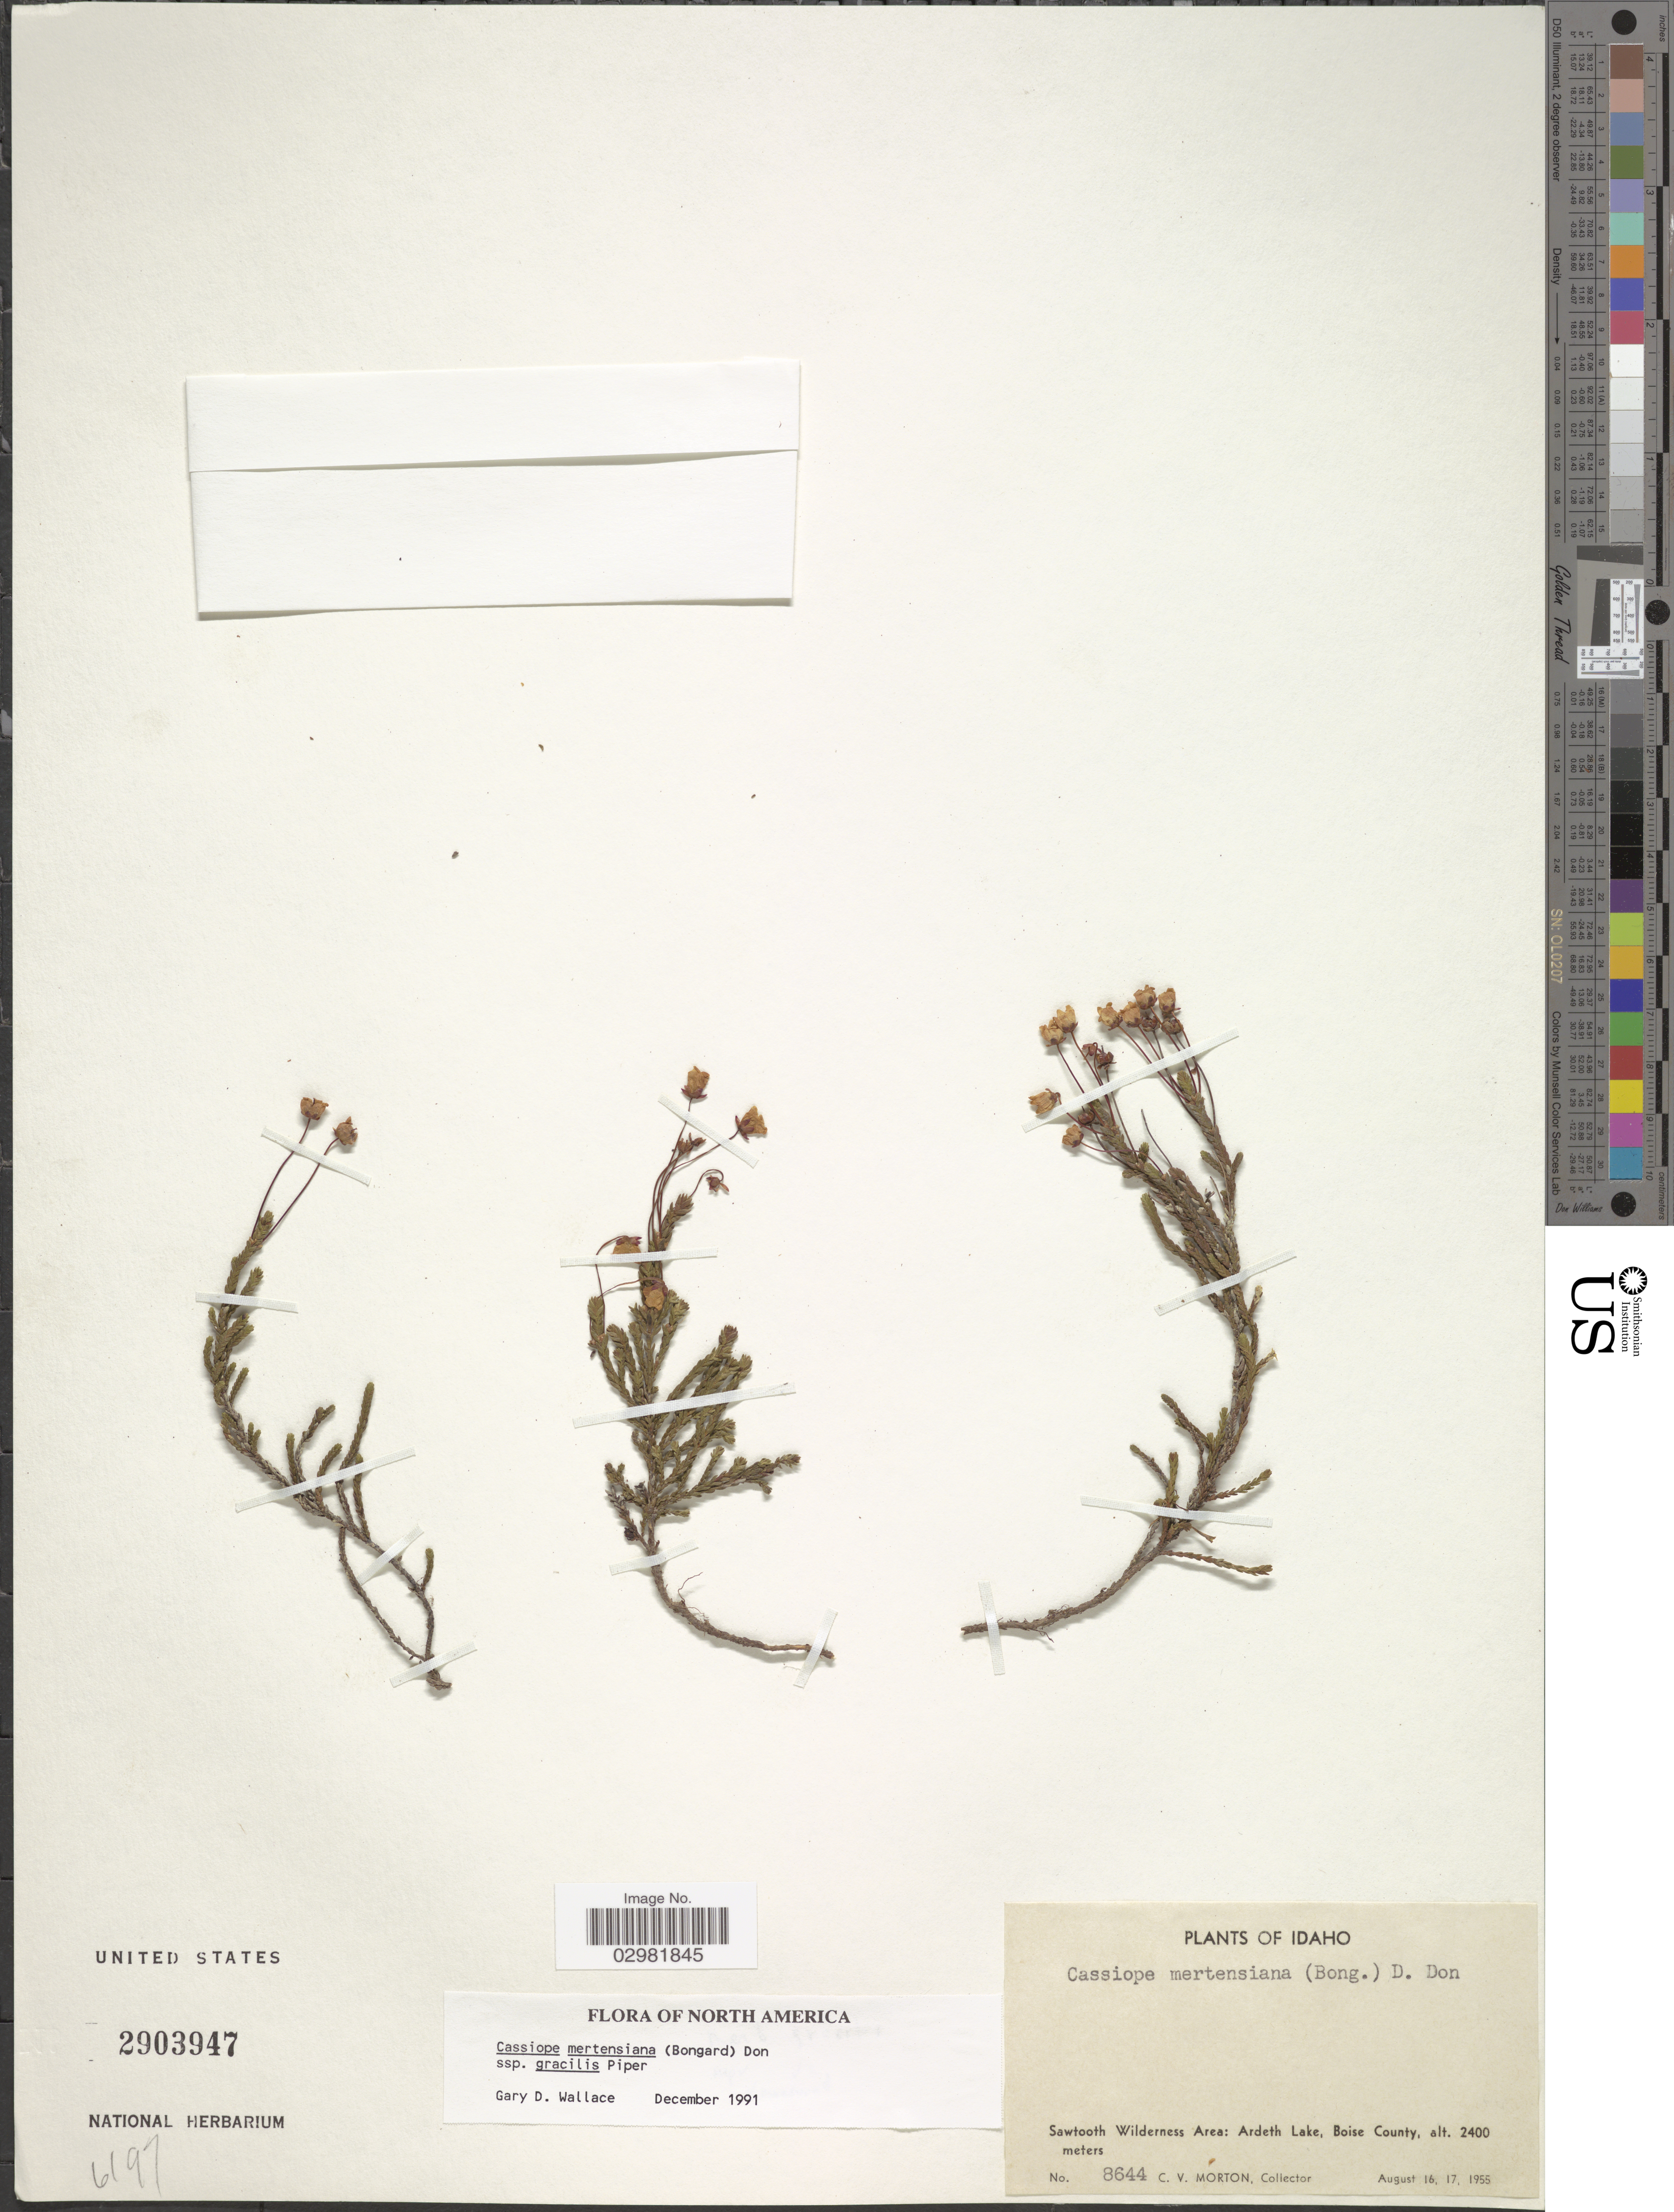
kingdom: Plantae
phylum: Tracheophyta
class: Magnoliopsida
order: Ericales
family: Ericaceae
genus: Cassiope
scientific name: Cassiope mertensiana subsp. gracilis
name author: Piper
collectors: C. V. Morton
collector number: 8644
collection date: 1955-08-16/1955-08-17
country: United States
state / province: Idaho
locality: Sawtooth Wilderness Area: Ardeth Lake, Boise County.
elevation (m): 2400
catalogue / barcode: US 2903947